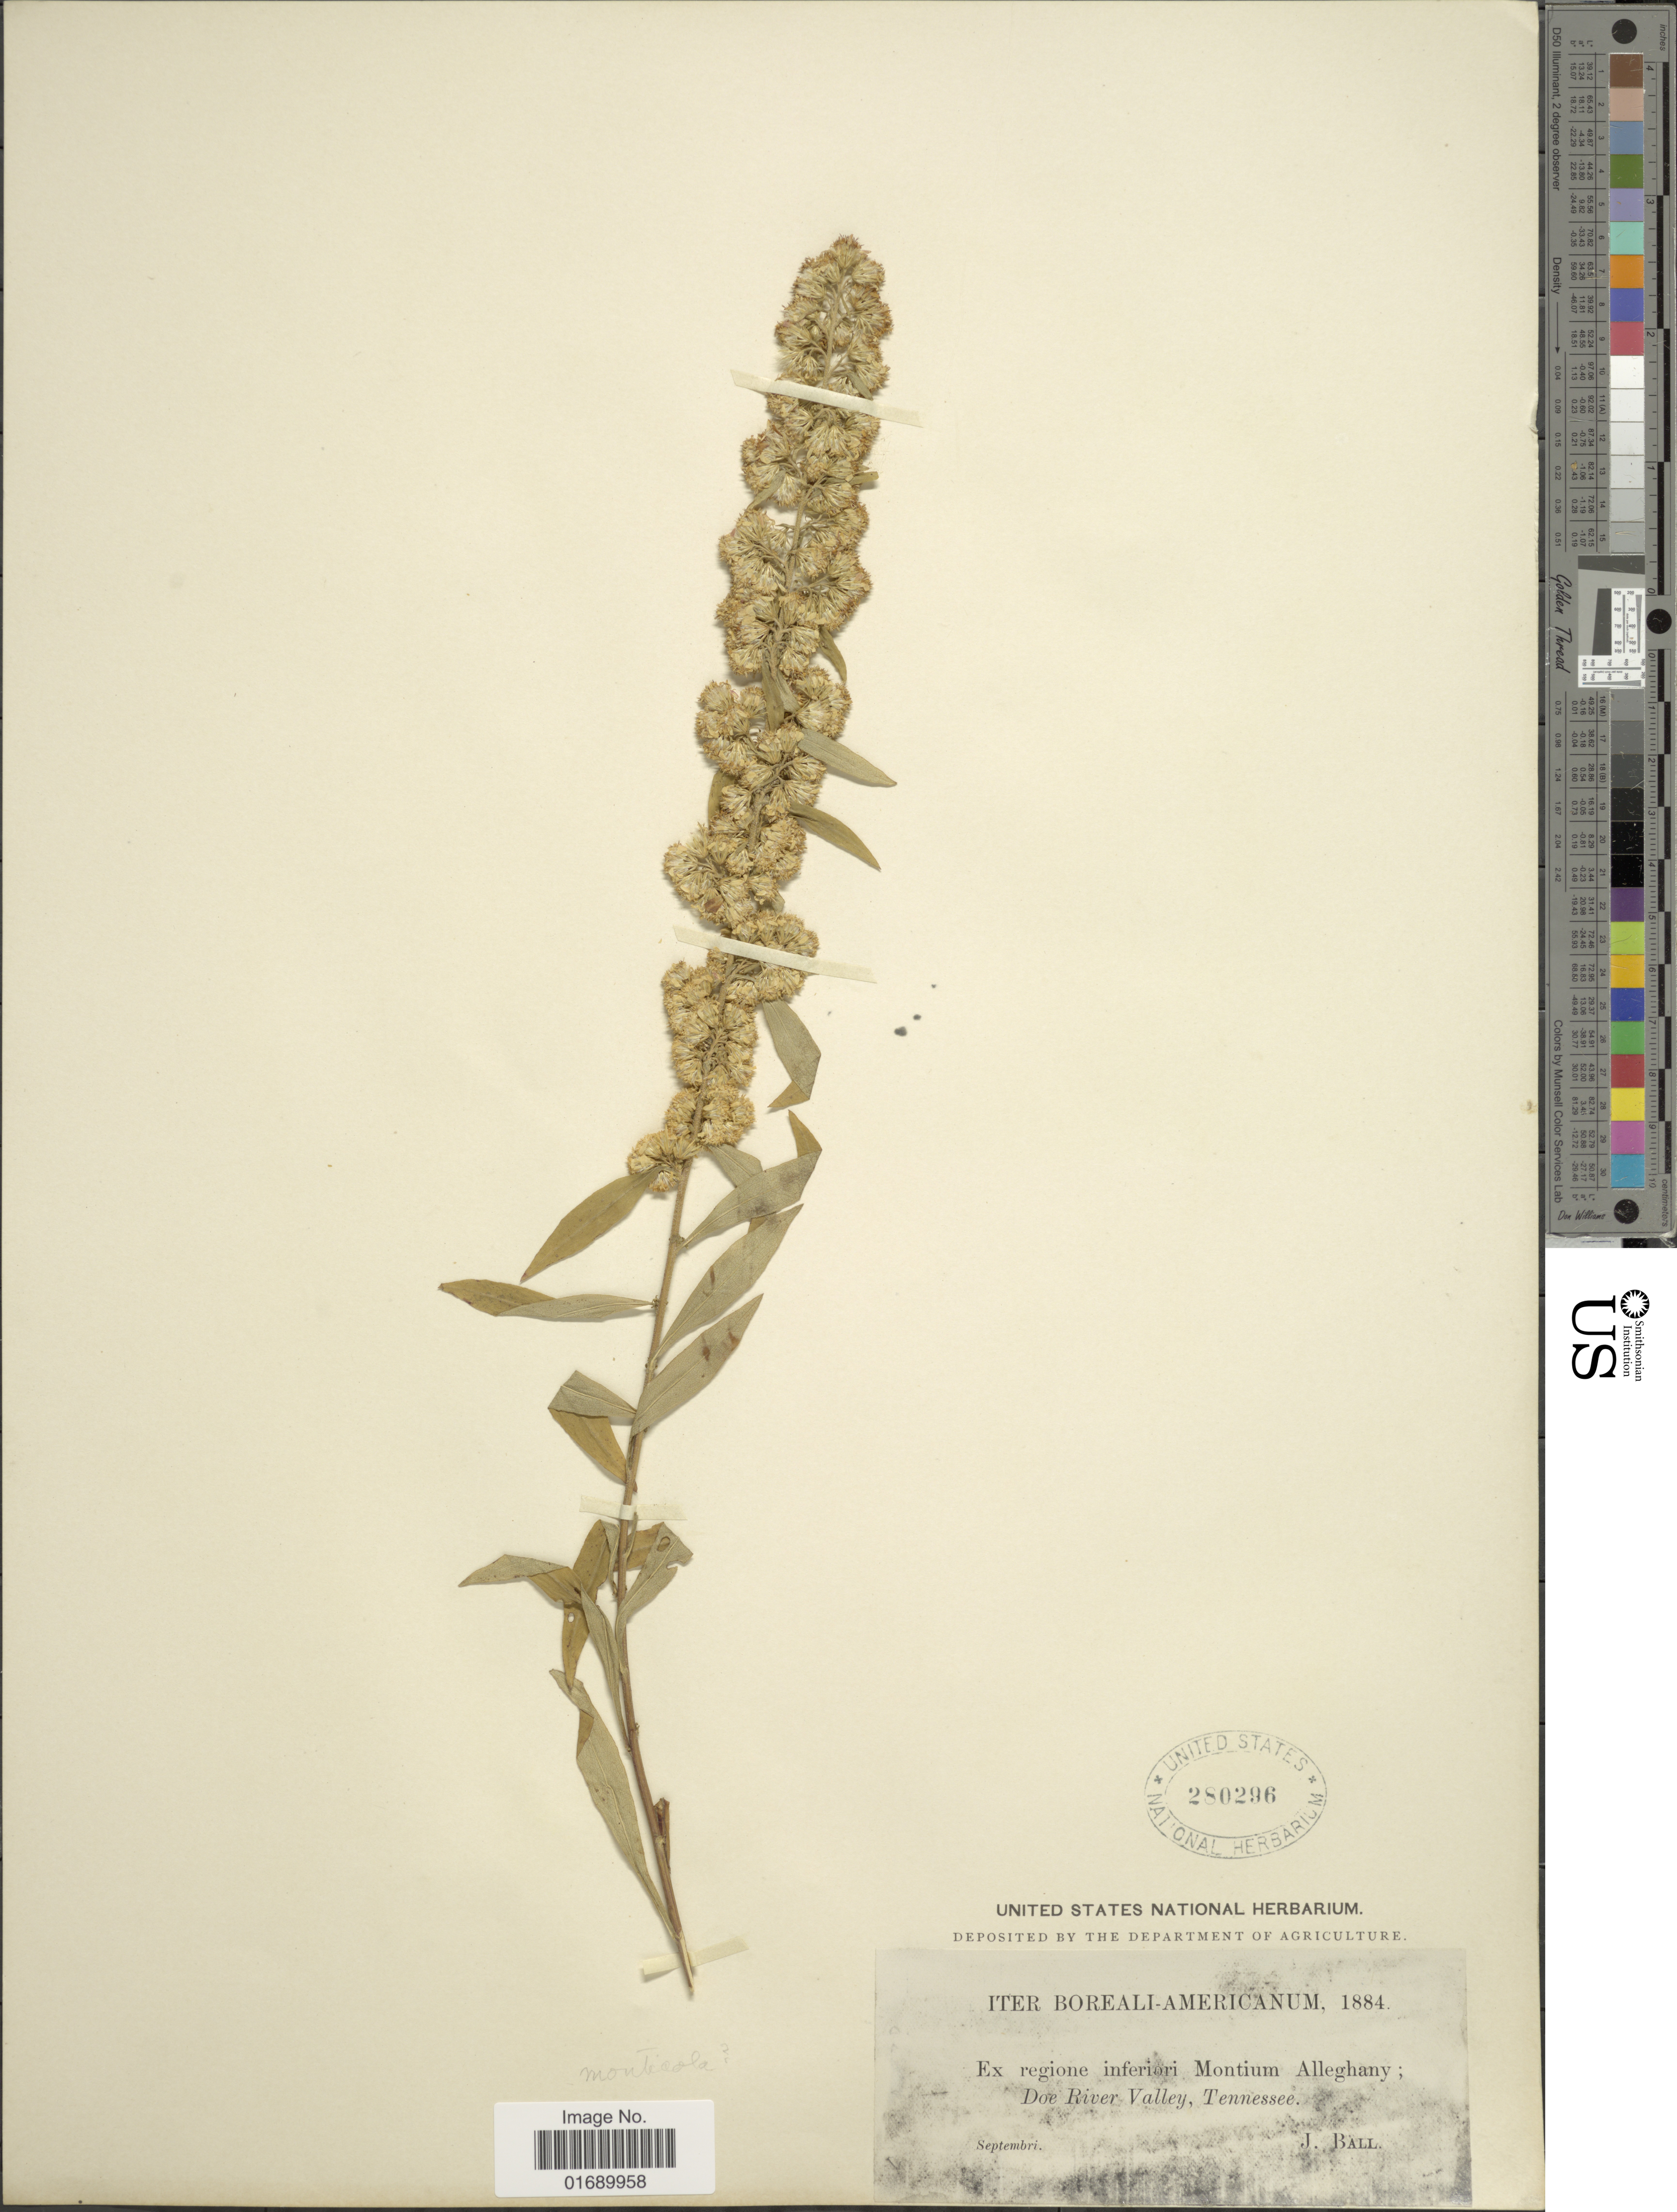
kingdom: Plantae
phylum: Tracheophyta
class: Magnoliopsida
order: Asterales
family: Asteraceae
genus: Solidago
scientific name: Solidago roanensis var. monticola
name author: (Torr. & A. Gray) Fernald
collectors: J. Ball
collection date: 1884-09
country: United States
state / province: Tennessee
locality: Doe River Valley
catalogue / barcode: US 280296